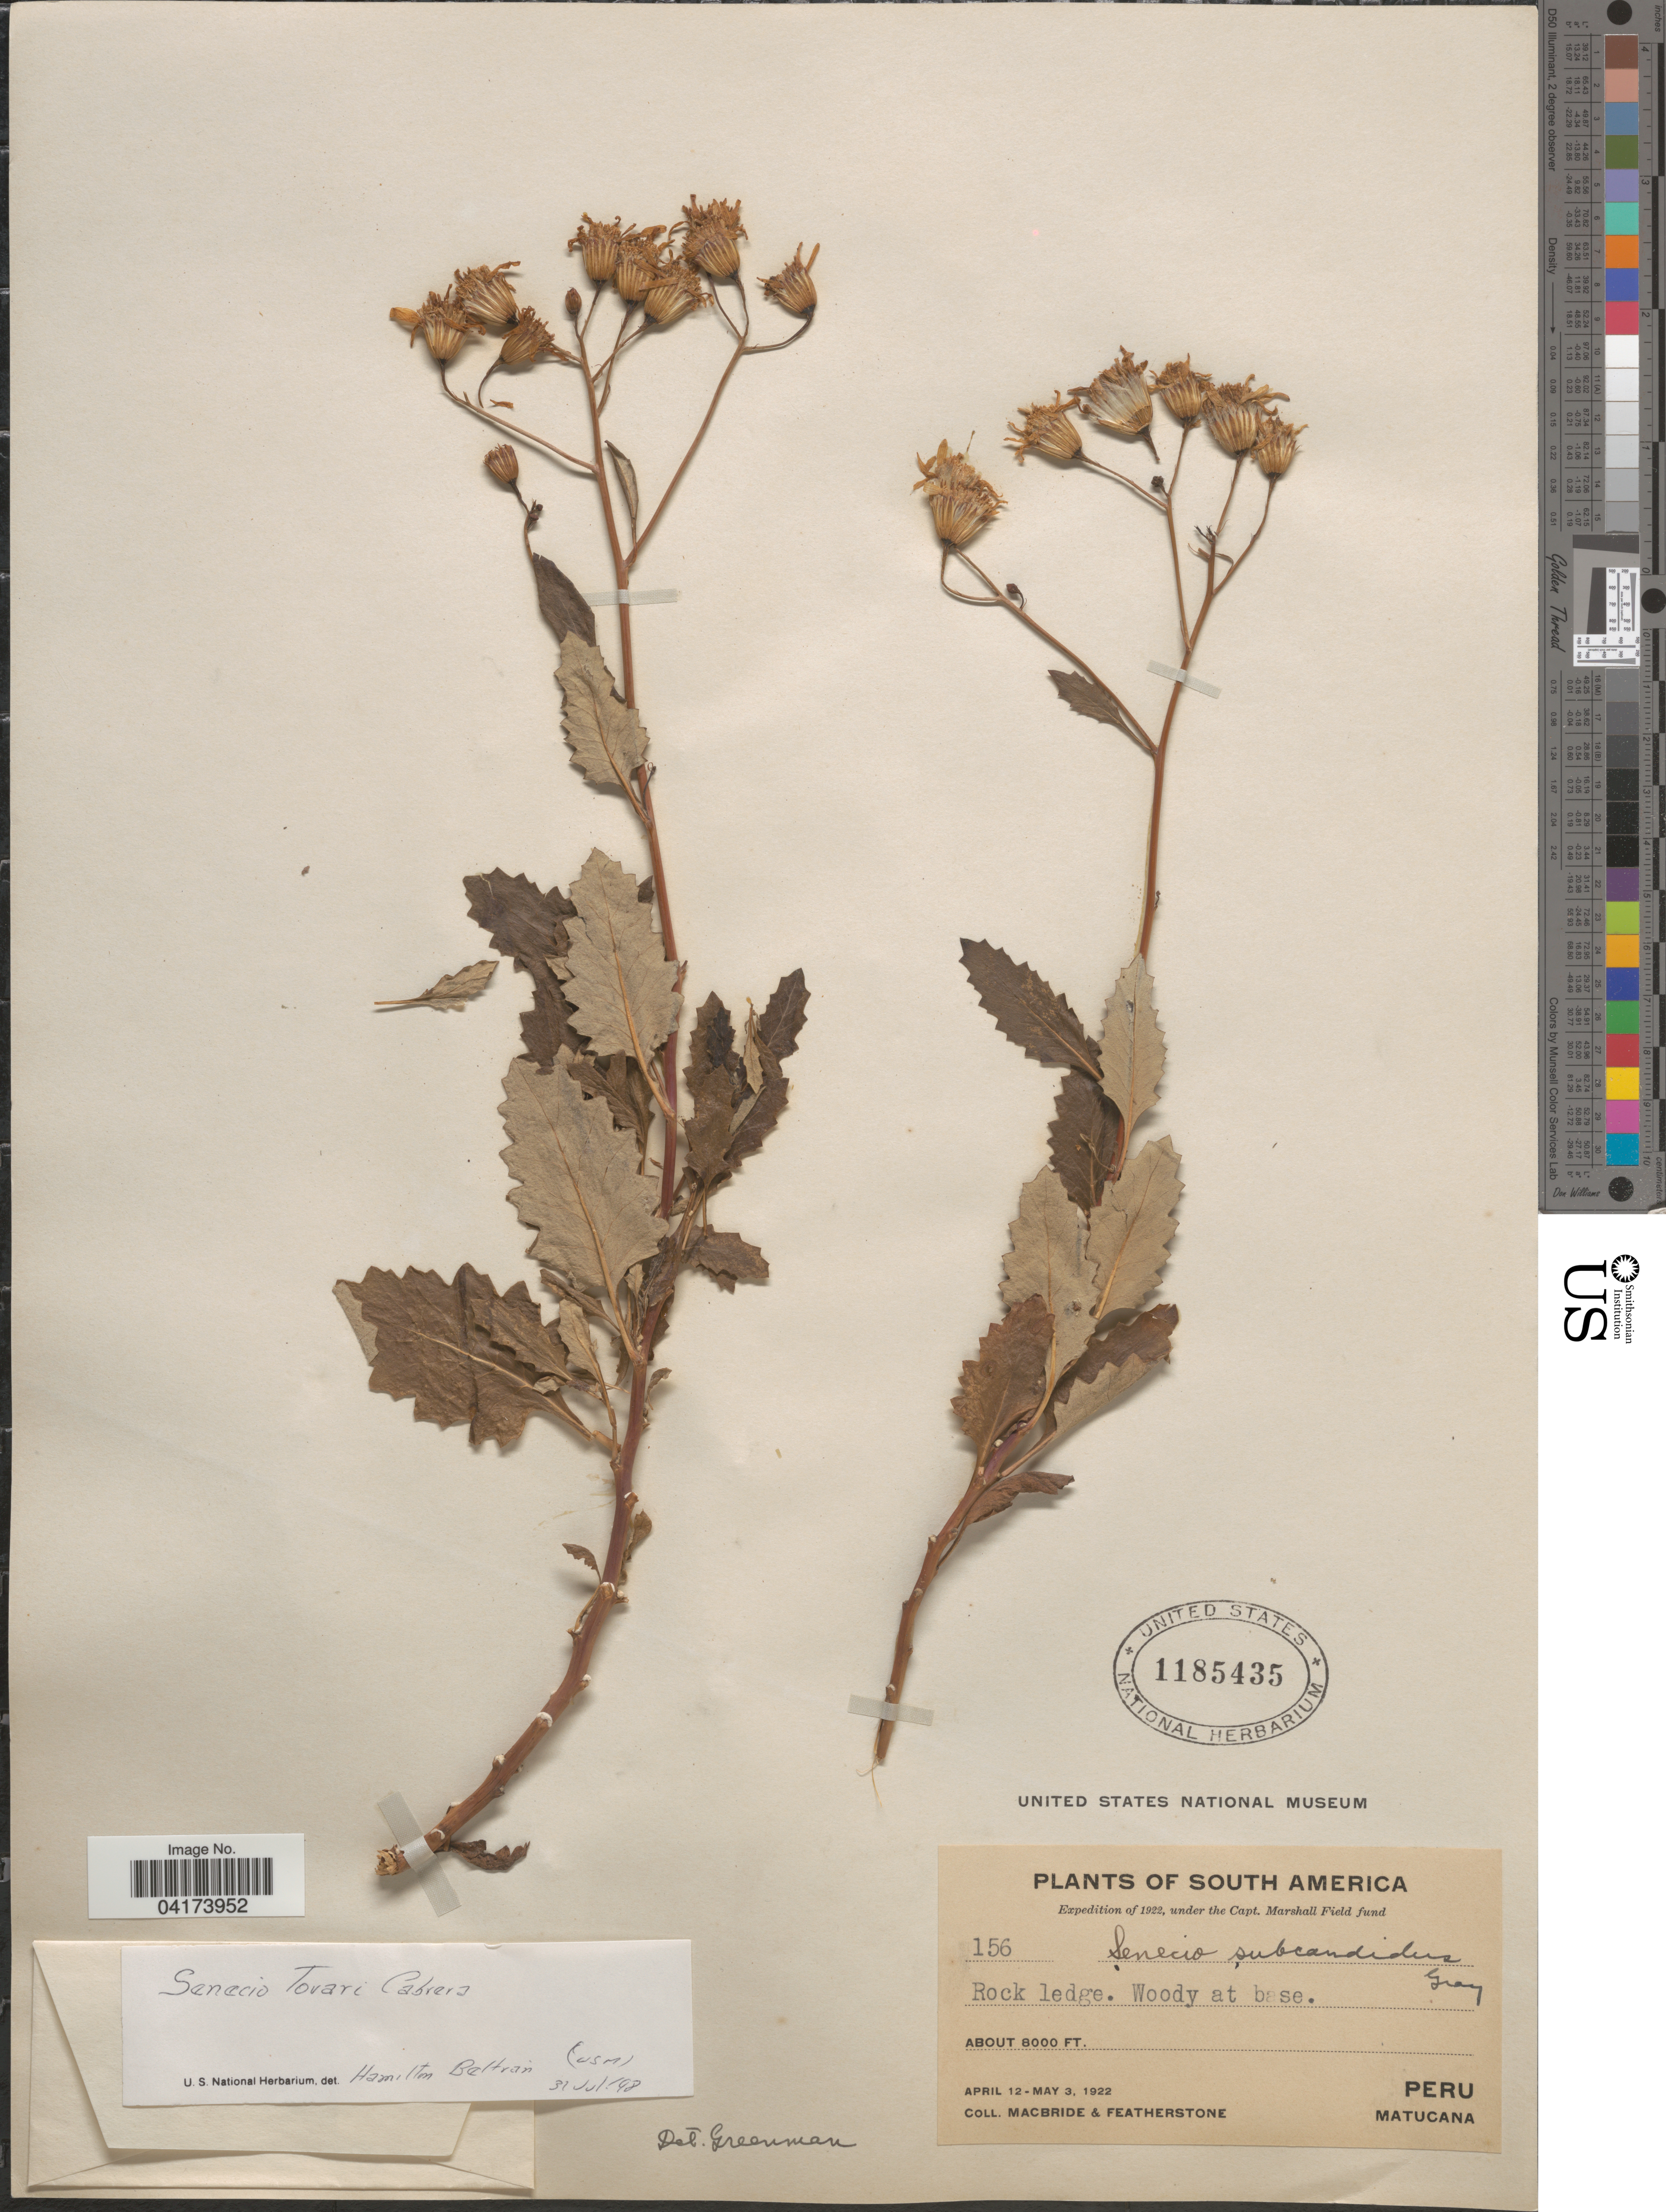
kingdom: Plantae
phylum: Tracheophyta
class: Magnoliopsida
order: Asterales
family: Asteraceae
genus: Senecio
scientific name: Senecio tovari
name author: Cabrera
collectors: Macbride, -- & -. Featherstone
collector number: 156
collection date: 1922-04-12/1922-05-03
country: Peru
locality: Expedition of 1922. Matucana.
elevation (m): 2438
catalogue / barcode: US 1185435